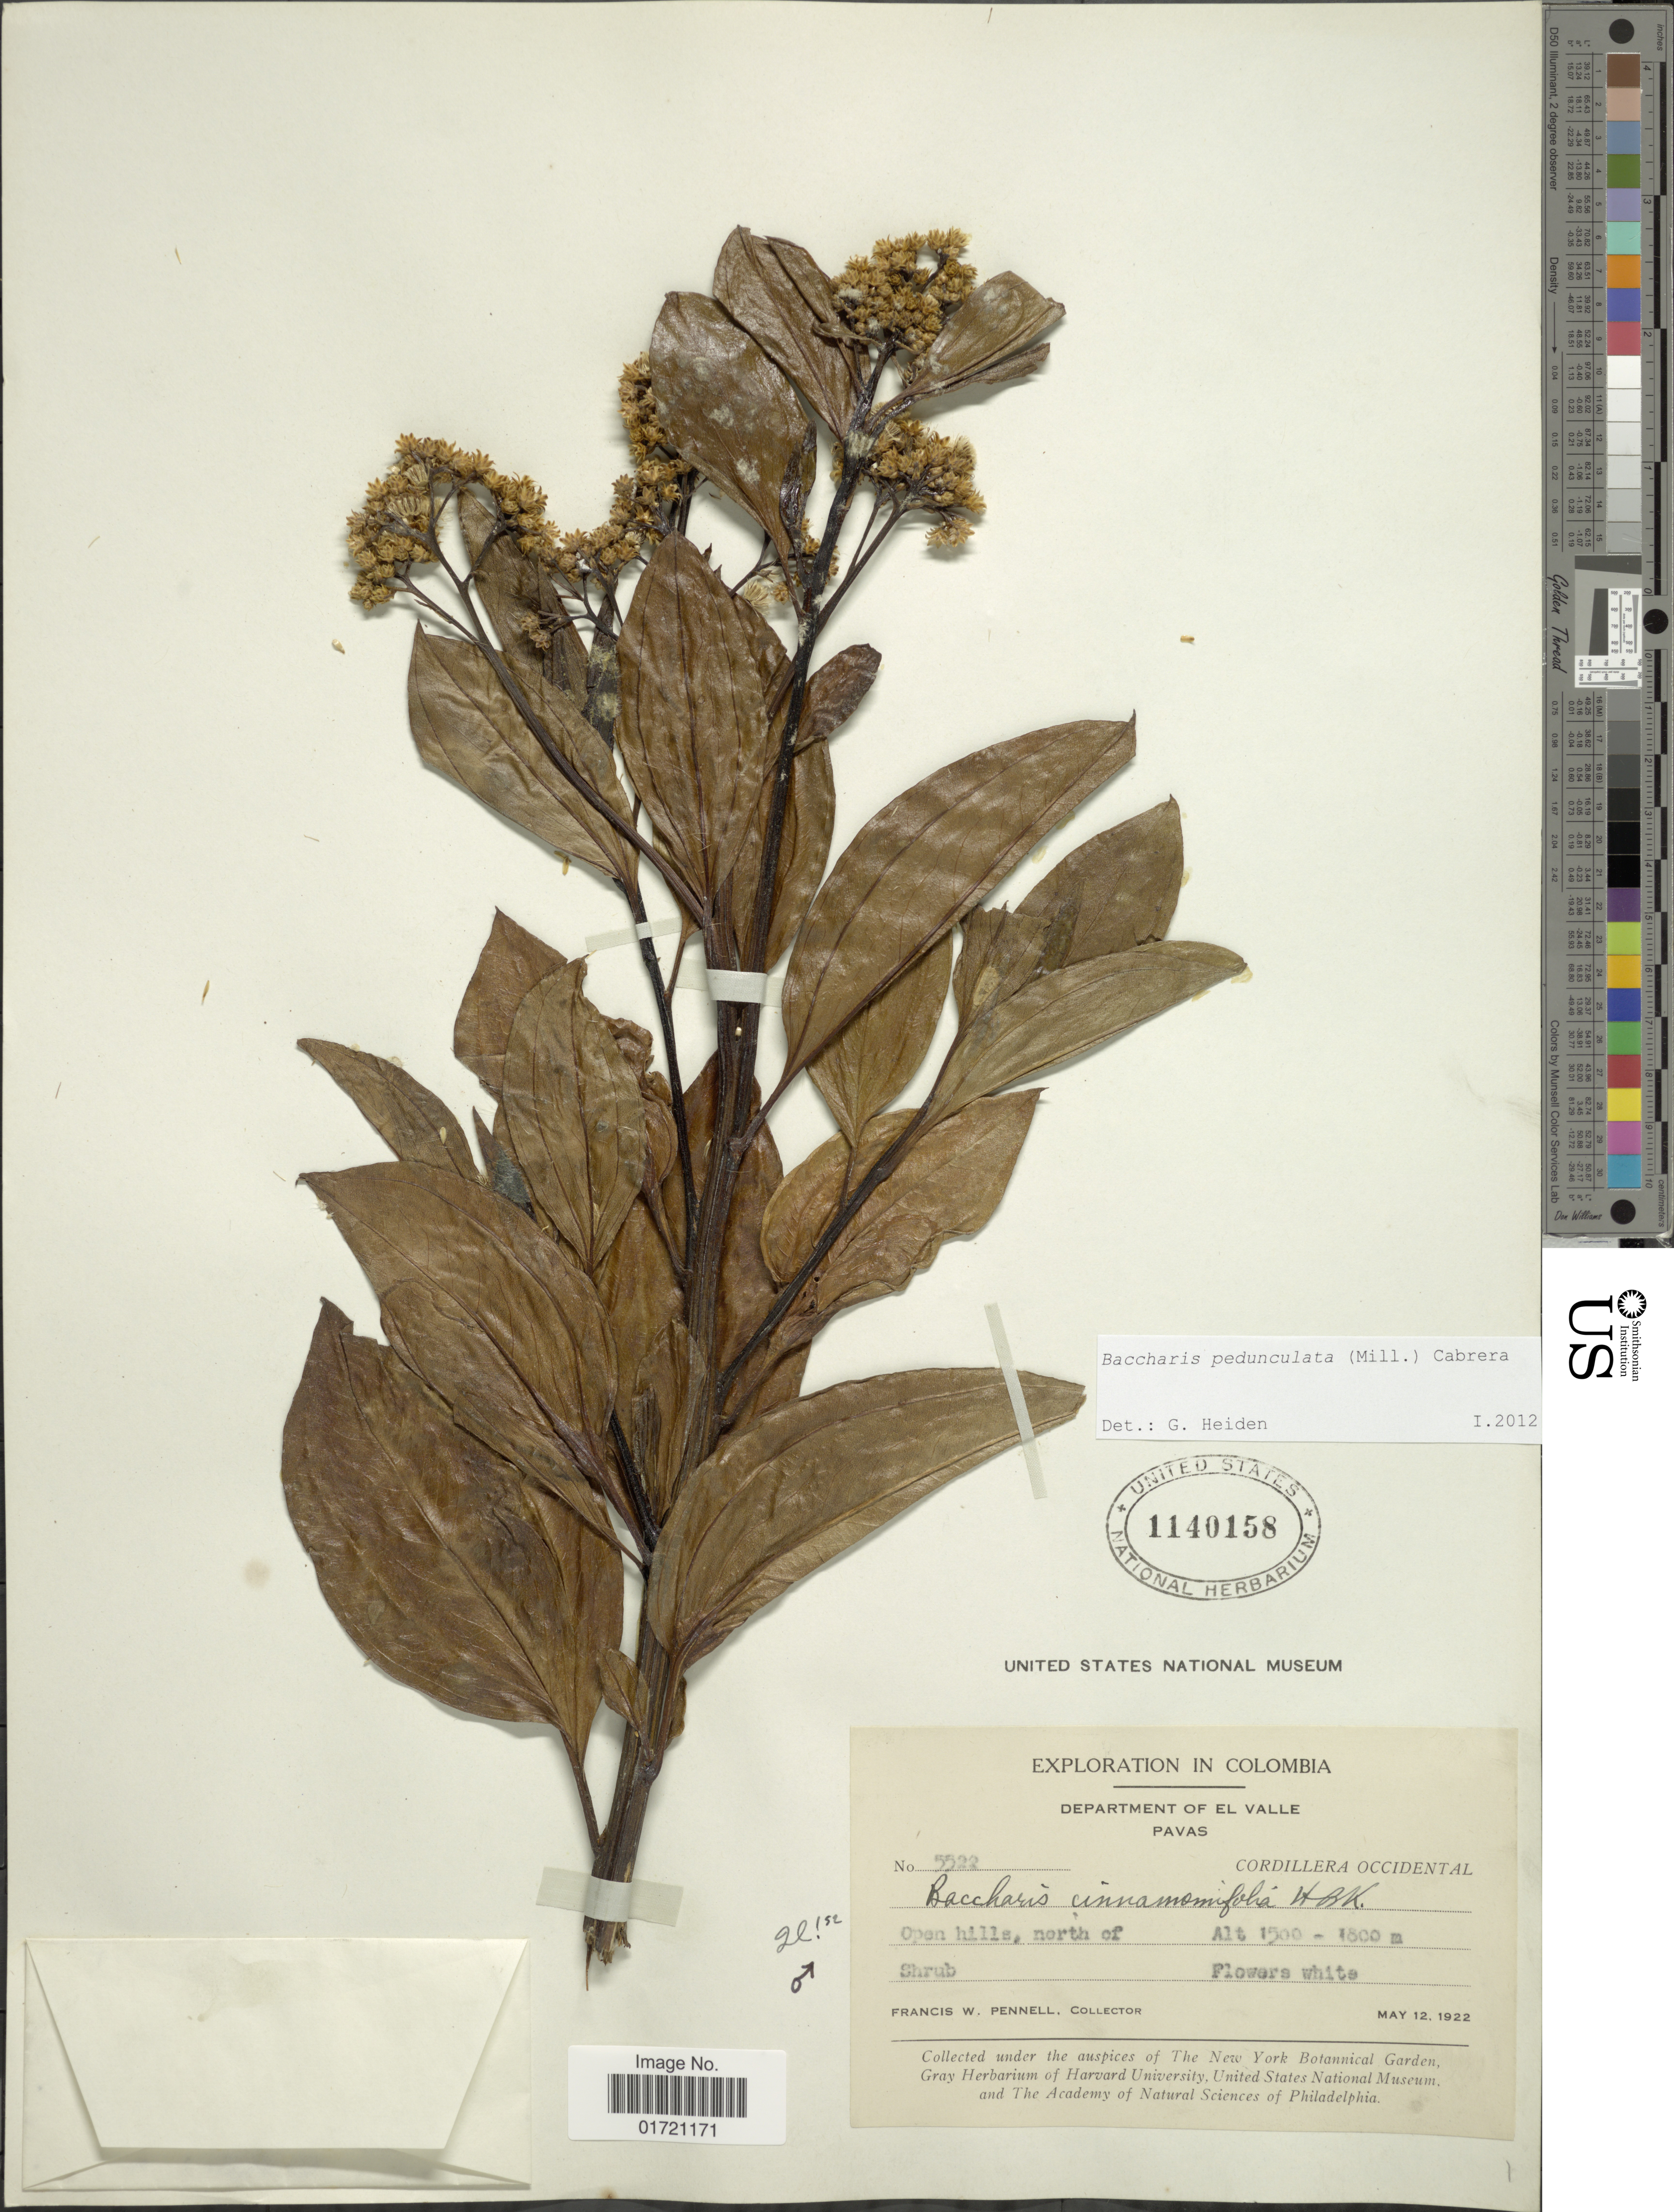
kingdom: Plantae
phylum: Tracheophyta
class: Magnoliopsida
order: Asterales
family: Asteraceae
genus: Baccharis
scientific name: Baccharis pedunculata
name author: (Mill.) Cabrera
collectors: F. W. Pennell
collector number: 5522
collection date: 1922-05-12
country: Colombia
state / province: Valle del Cauca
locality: Department of El Valle. Pavas. Cordillera Occidental. Open hills, north of.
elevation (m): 1500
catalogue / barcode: US 1140158